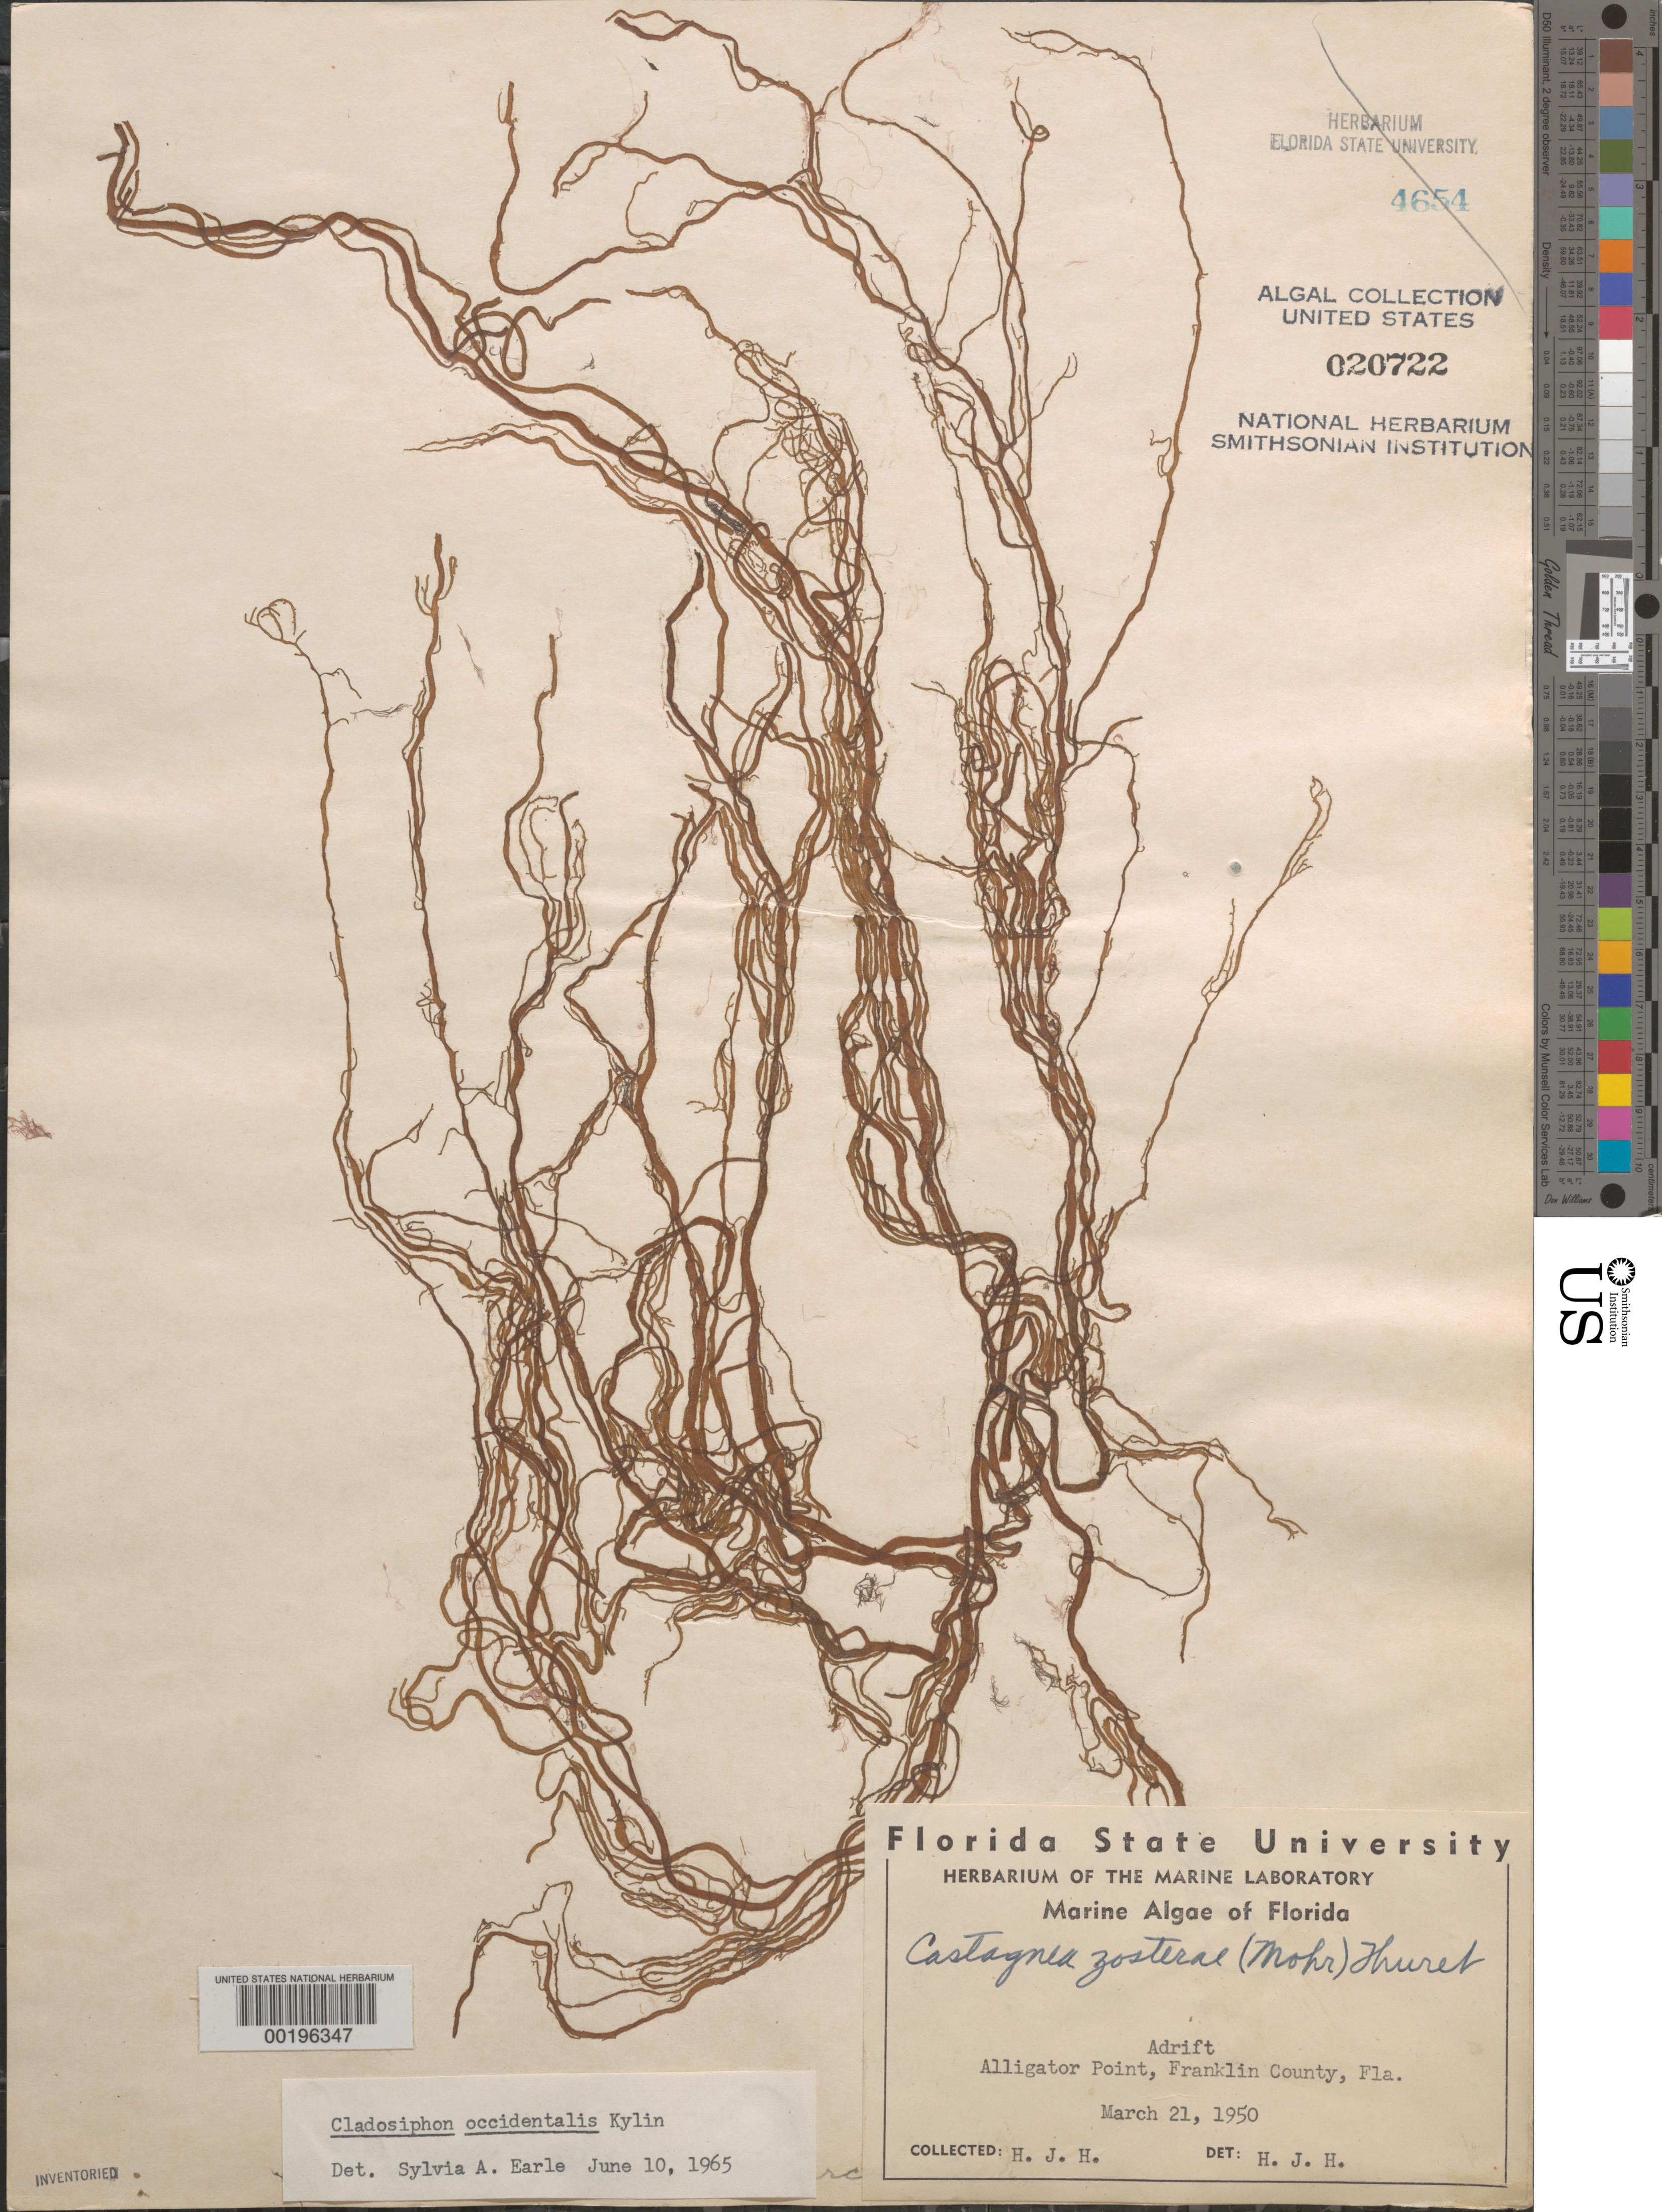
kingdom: Chromista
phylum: Ochrophyta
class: Phaeophyceae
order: Ectocarpales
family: Chordariaceae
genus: Cladosiphon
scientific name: Cladosiphon occidentalis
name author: Kylin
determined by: Earle, S. A.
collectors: H. J. Humm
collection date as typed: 21 Mar 1950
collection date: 1950-03-21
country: United States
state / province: Florida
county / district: Franklin County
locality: Alligator Point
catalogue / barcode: US 20722